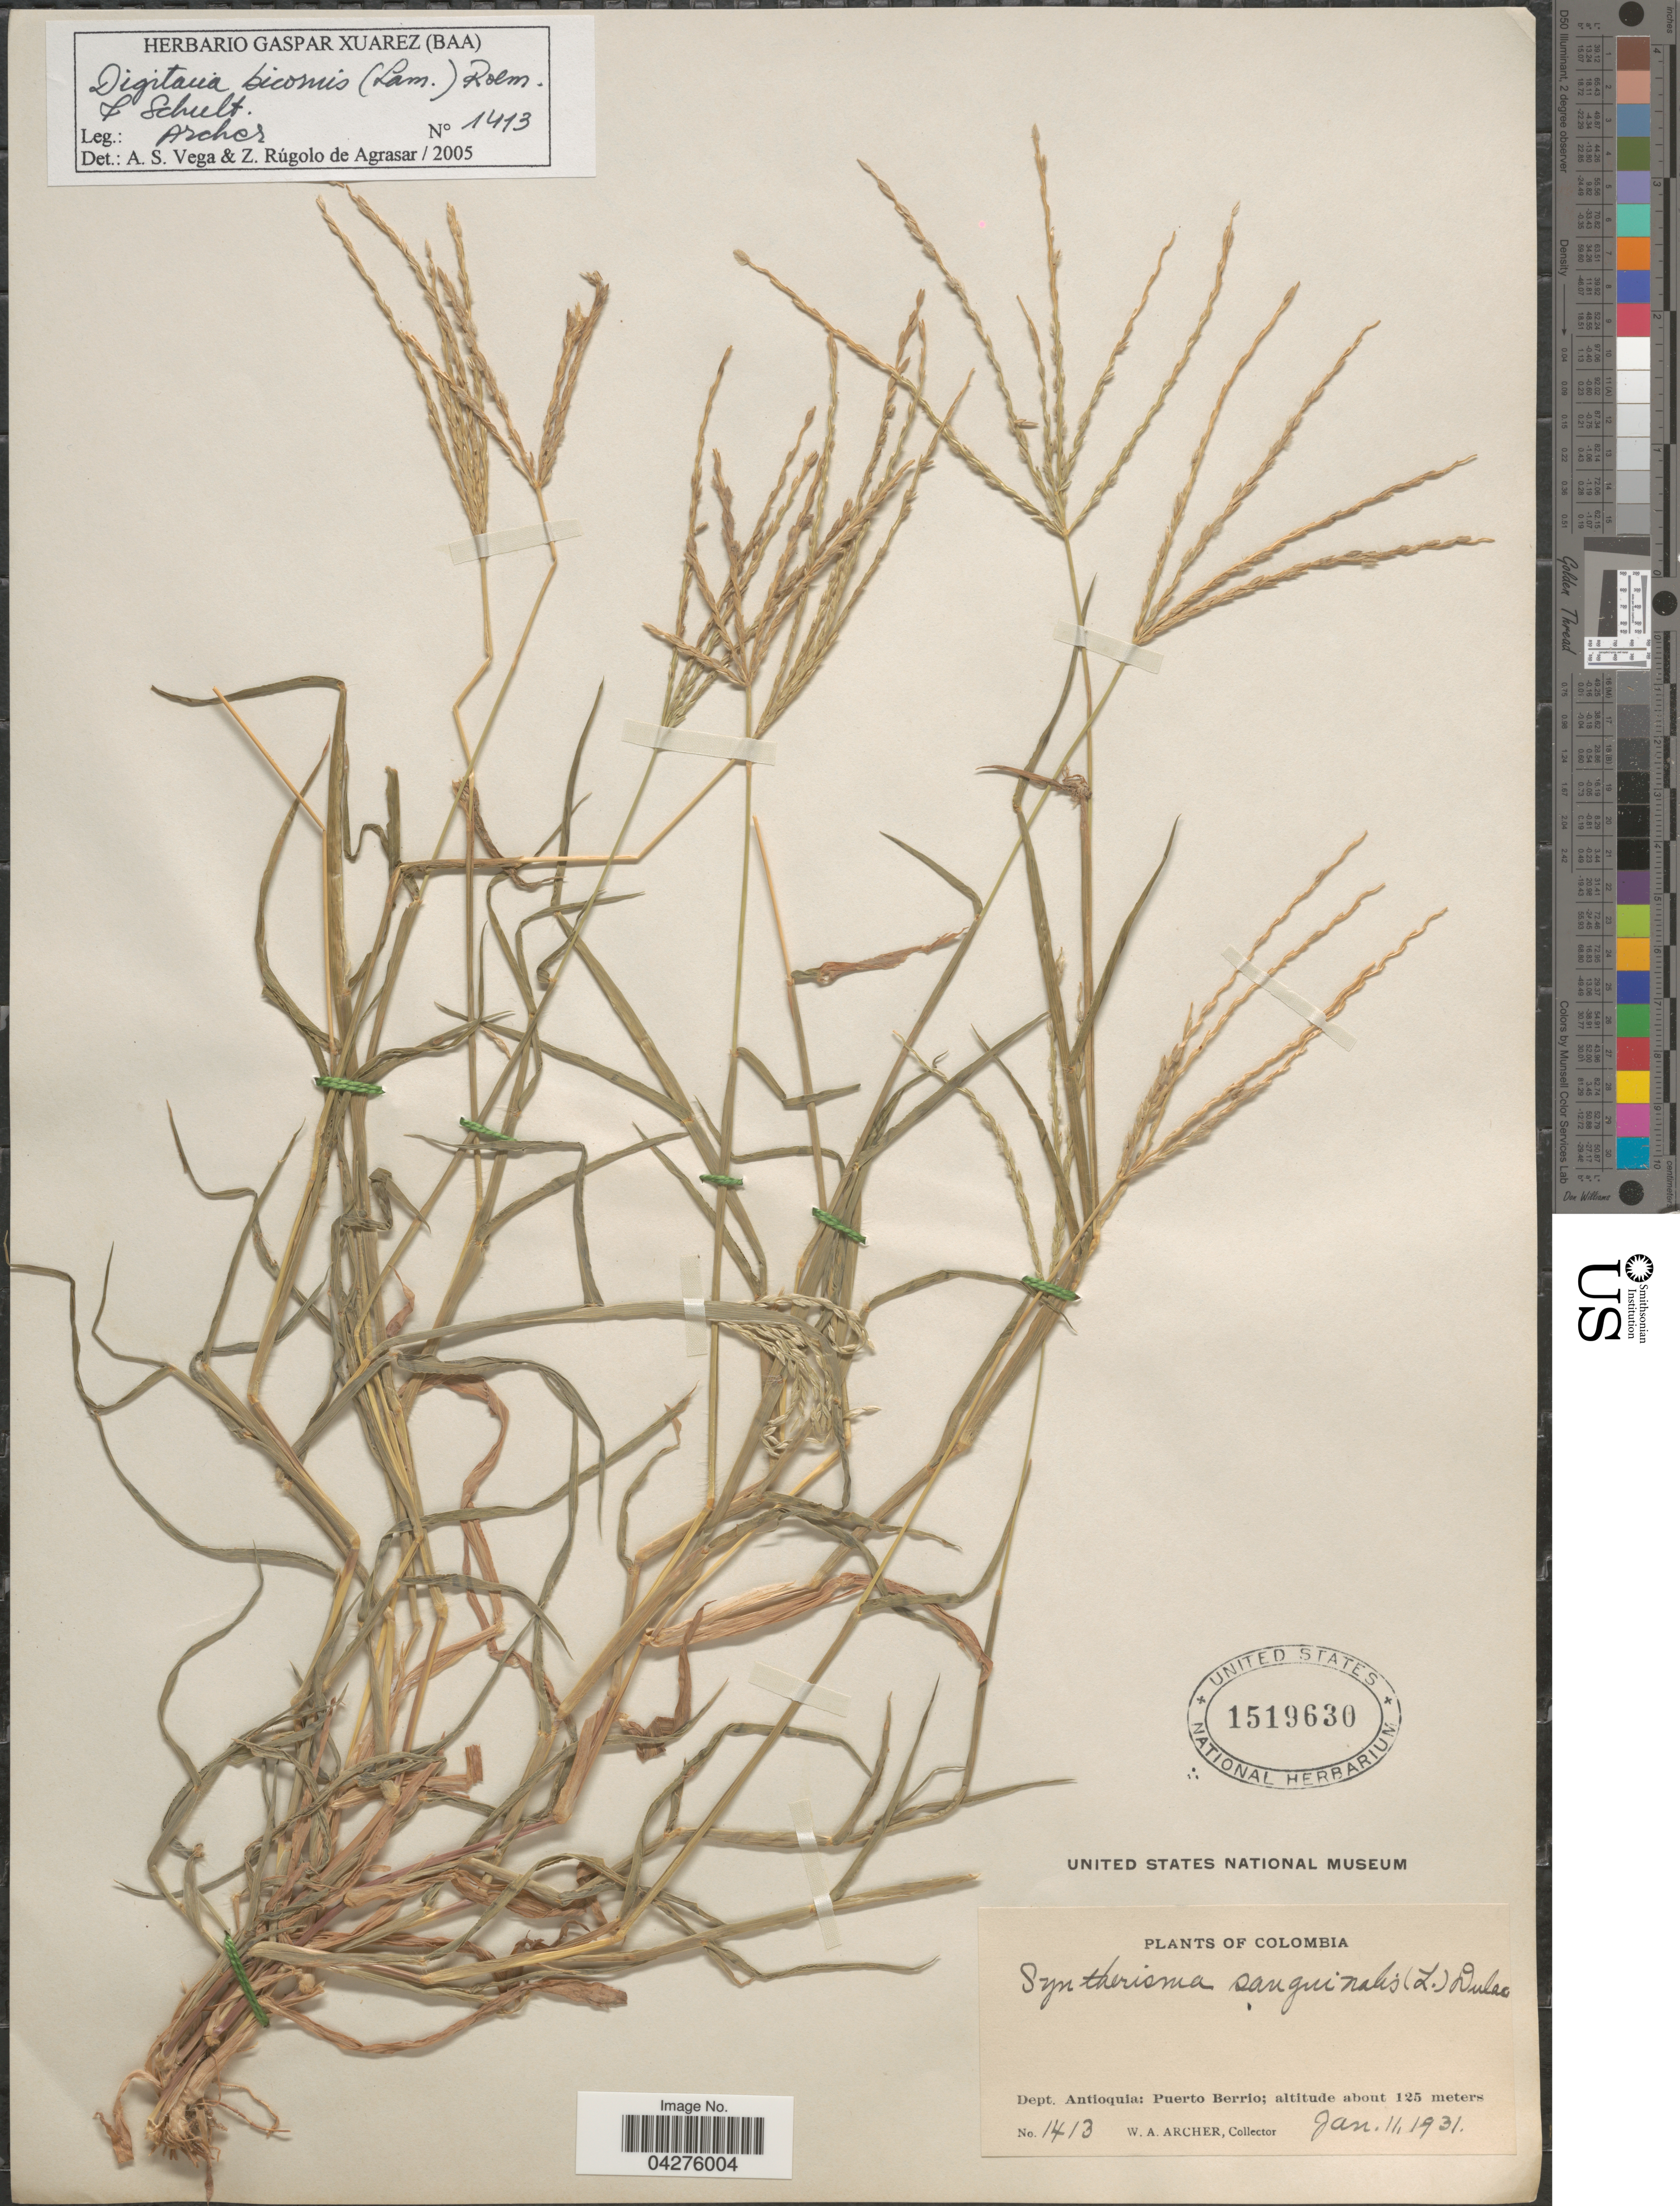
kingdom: Plantae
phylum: Tracheophyta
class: Liliopsida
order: Poales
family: Poaceae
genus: Digitaria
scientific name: Digitaria bicornis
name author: (Lam.) Roem. & Schult.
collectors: W. Archer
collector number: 1413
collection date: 1931-01-11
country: Colombia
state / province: Antioquia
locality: Dept. Antioquia: Puerto Berrio.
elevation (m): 125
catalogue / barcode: US 1519630